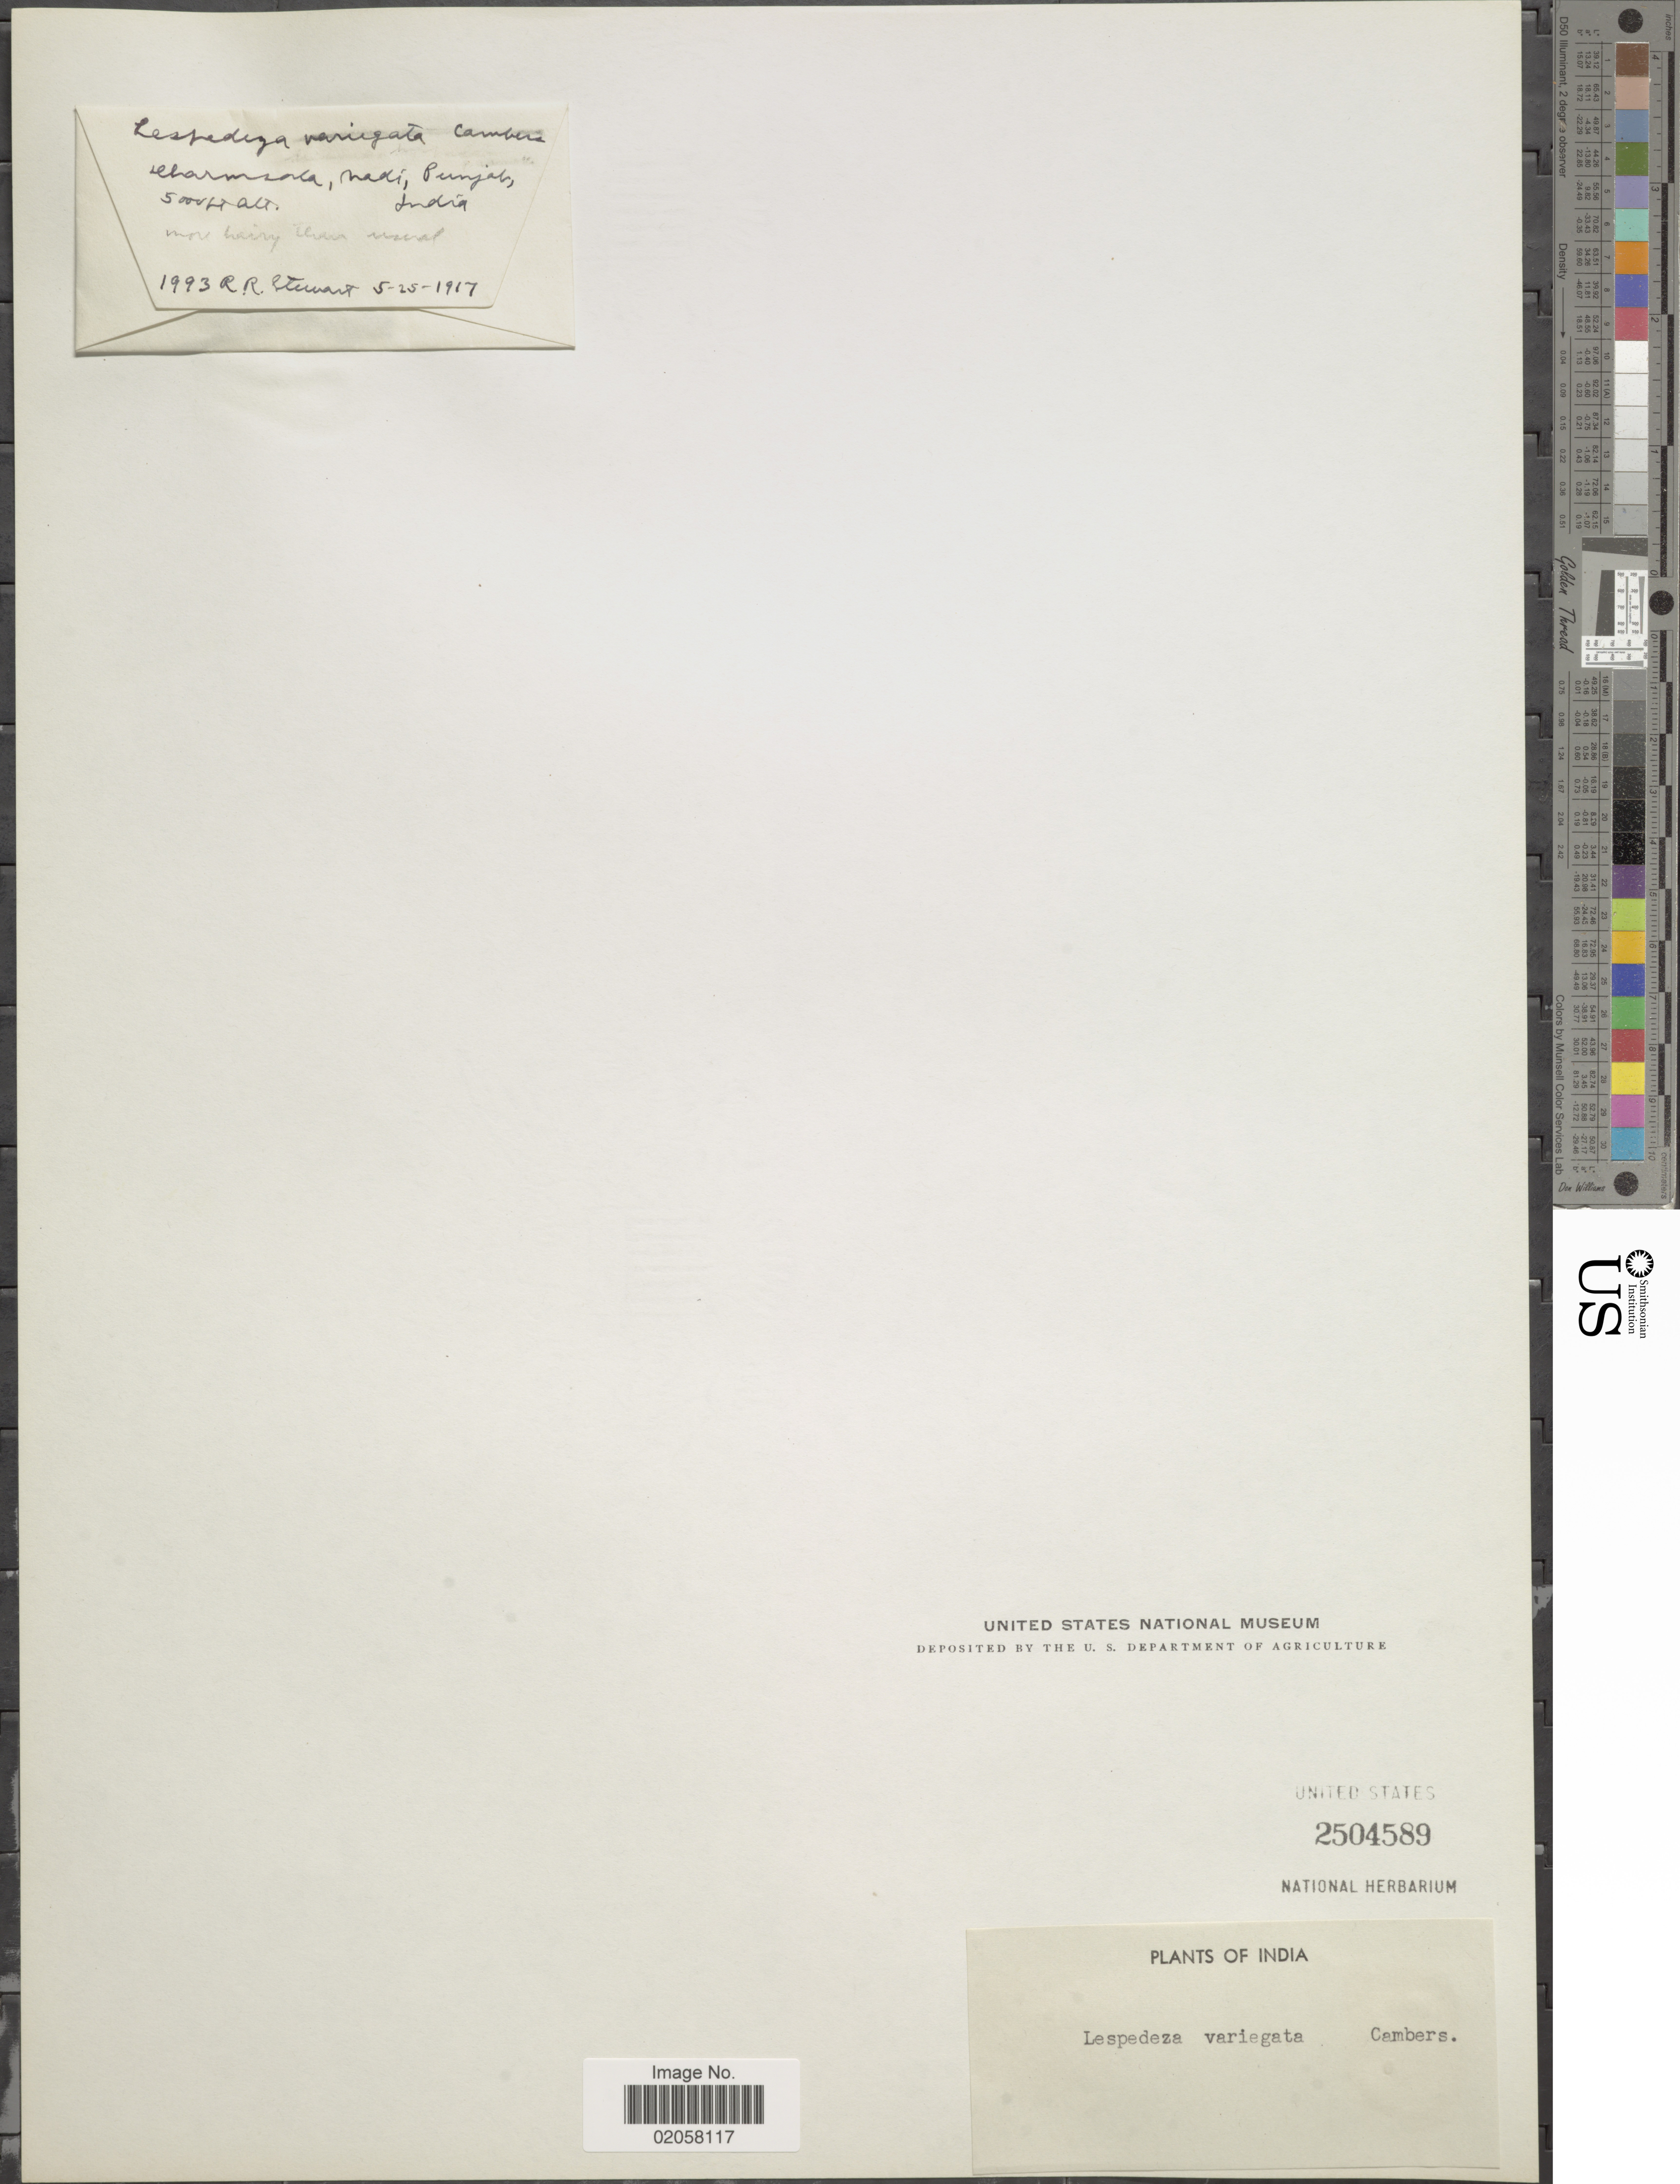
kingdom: Plantae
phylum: Tracheophyta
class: Magnoliopsida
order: Fabales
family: Fabaceae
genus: Lespedeza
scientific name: Lespedeza variegata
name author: Cambess.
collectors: R. R. Stewart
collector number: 1993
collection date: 1917-05-25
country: India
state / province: Himachal Pradesh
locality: Dharmsala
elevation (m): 1524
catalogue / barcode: US 2504589